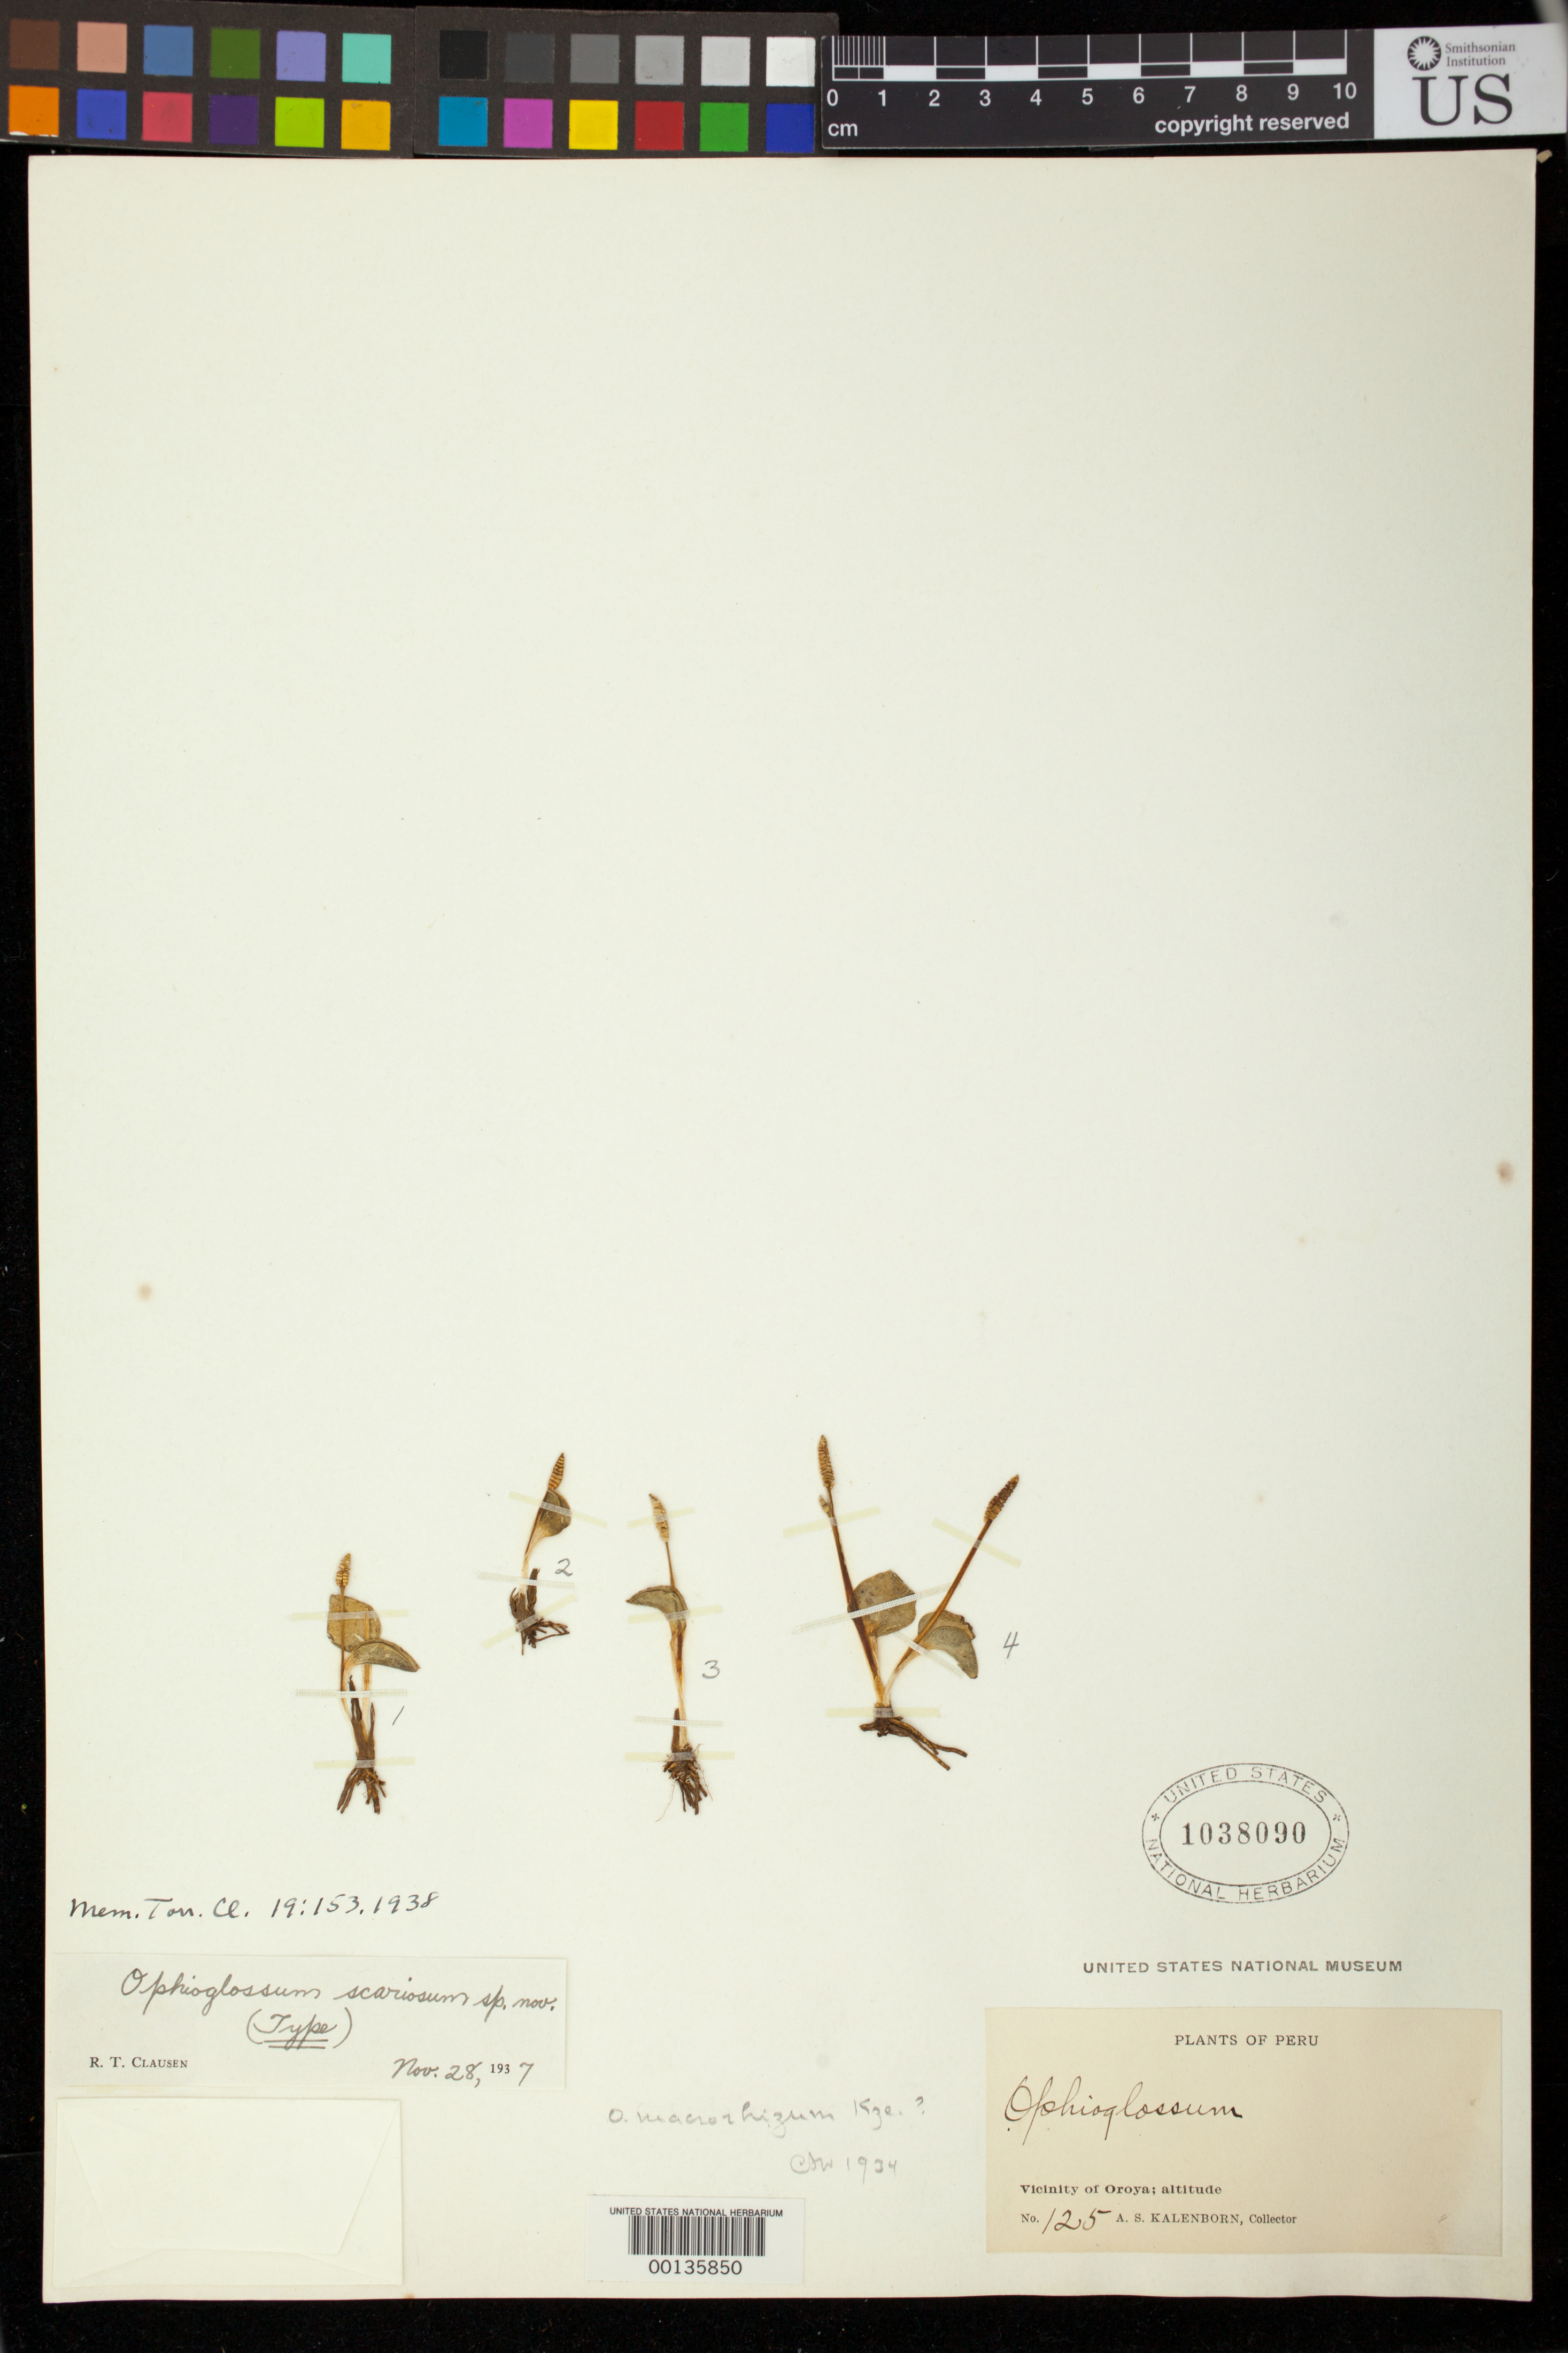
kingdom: Plantae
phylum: Tracheophyta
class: Polypodiopsida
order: Ophioglossales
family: Ophioglossaceae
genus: Ophioglossum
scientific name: Ophioglossum scariosum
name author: R.T. Clausen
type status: Holotype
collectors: A. Kalenborn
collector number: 125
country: Peru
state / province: Junín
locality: Vicinity of Oroya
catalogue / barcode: US 1038090